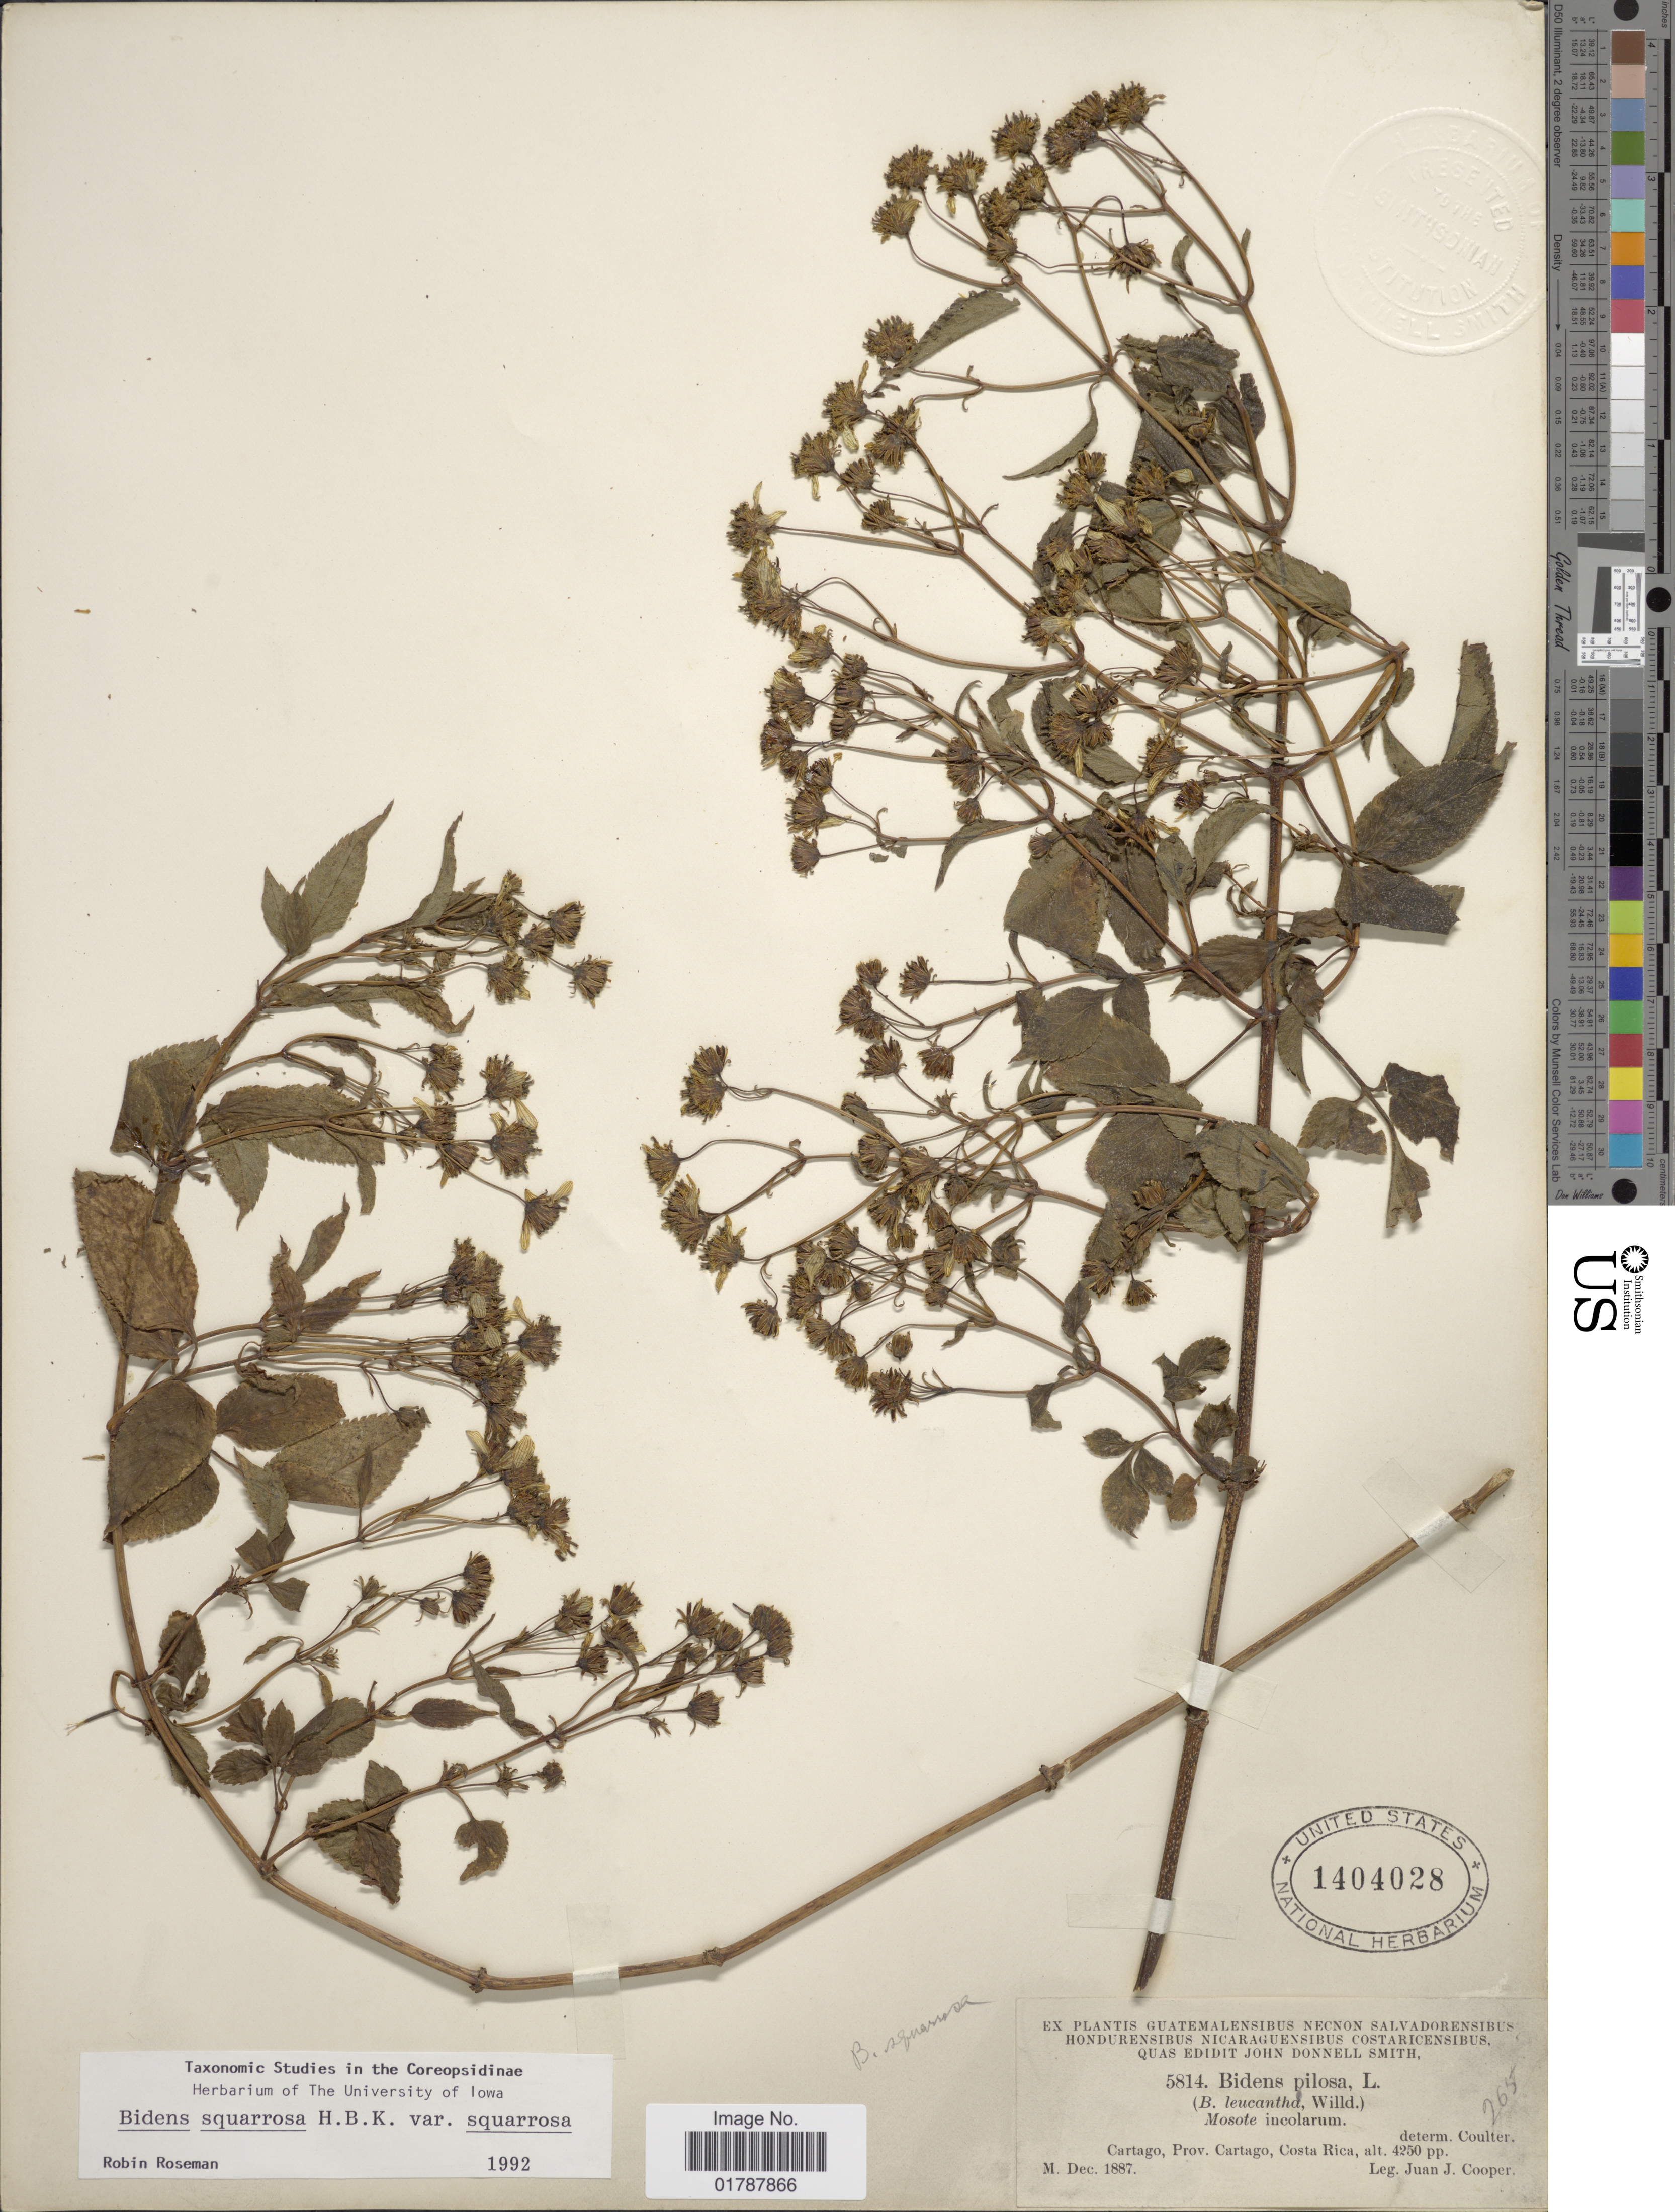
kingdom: Plantae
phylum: Tracheophyta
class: Magnoliopsida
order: Asterales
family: Asteraceae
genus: Bidens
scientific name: Bidens squarrosa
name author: Kunth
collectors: J. J. Cooper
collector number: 5814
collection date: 1887-12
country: Costa Rica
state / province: Cartago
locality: Cartago, Prov. Cartago, Costa Rica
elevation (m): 1295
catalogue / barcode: US 1404028